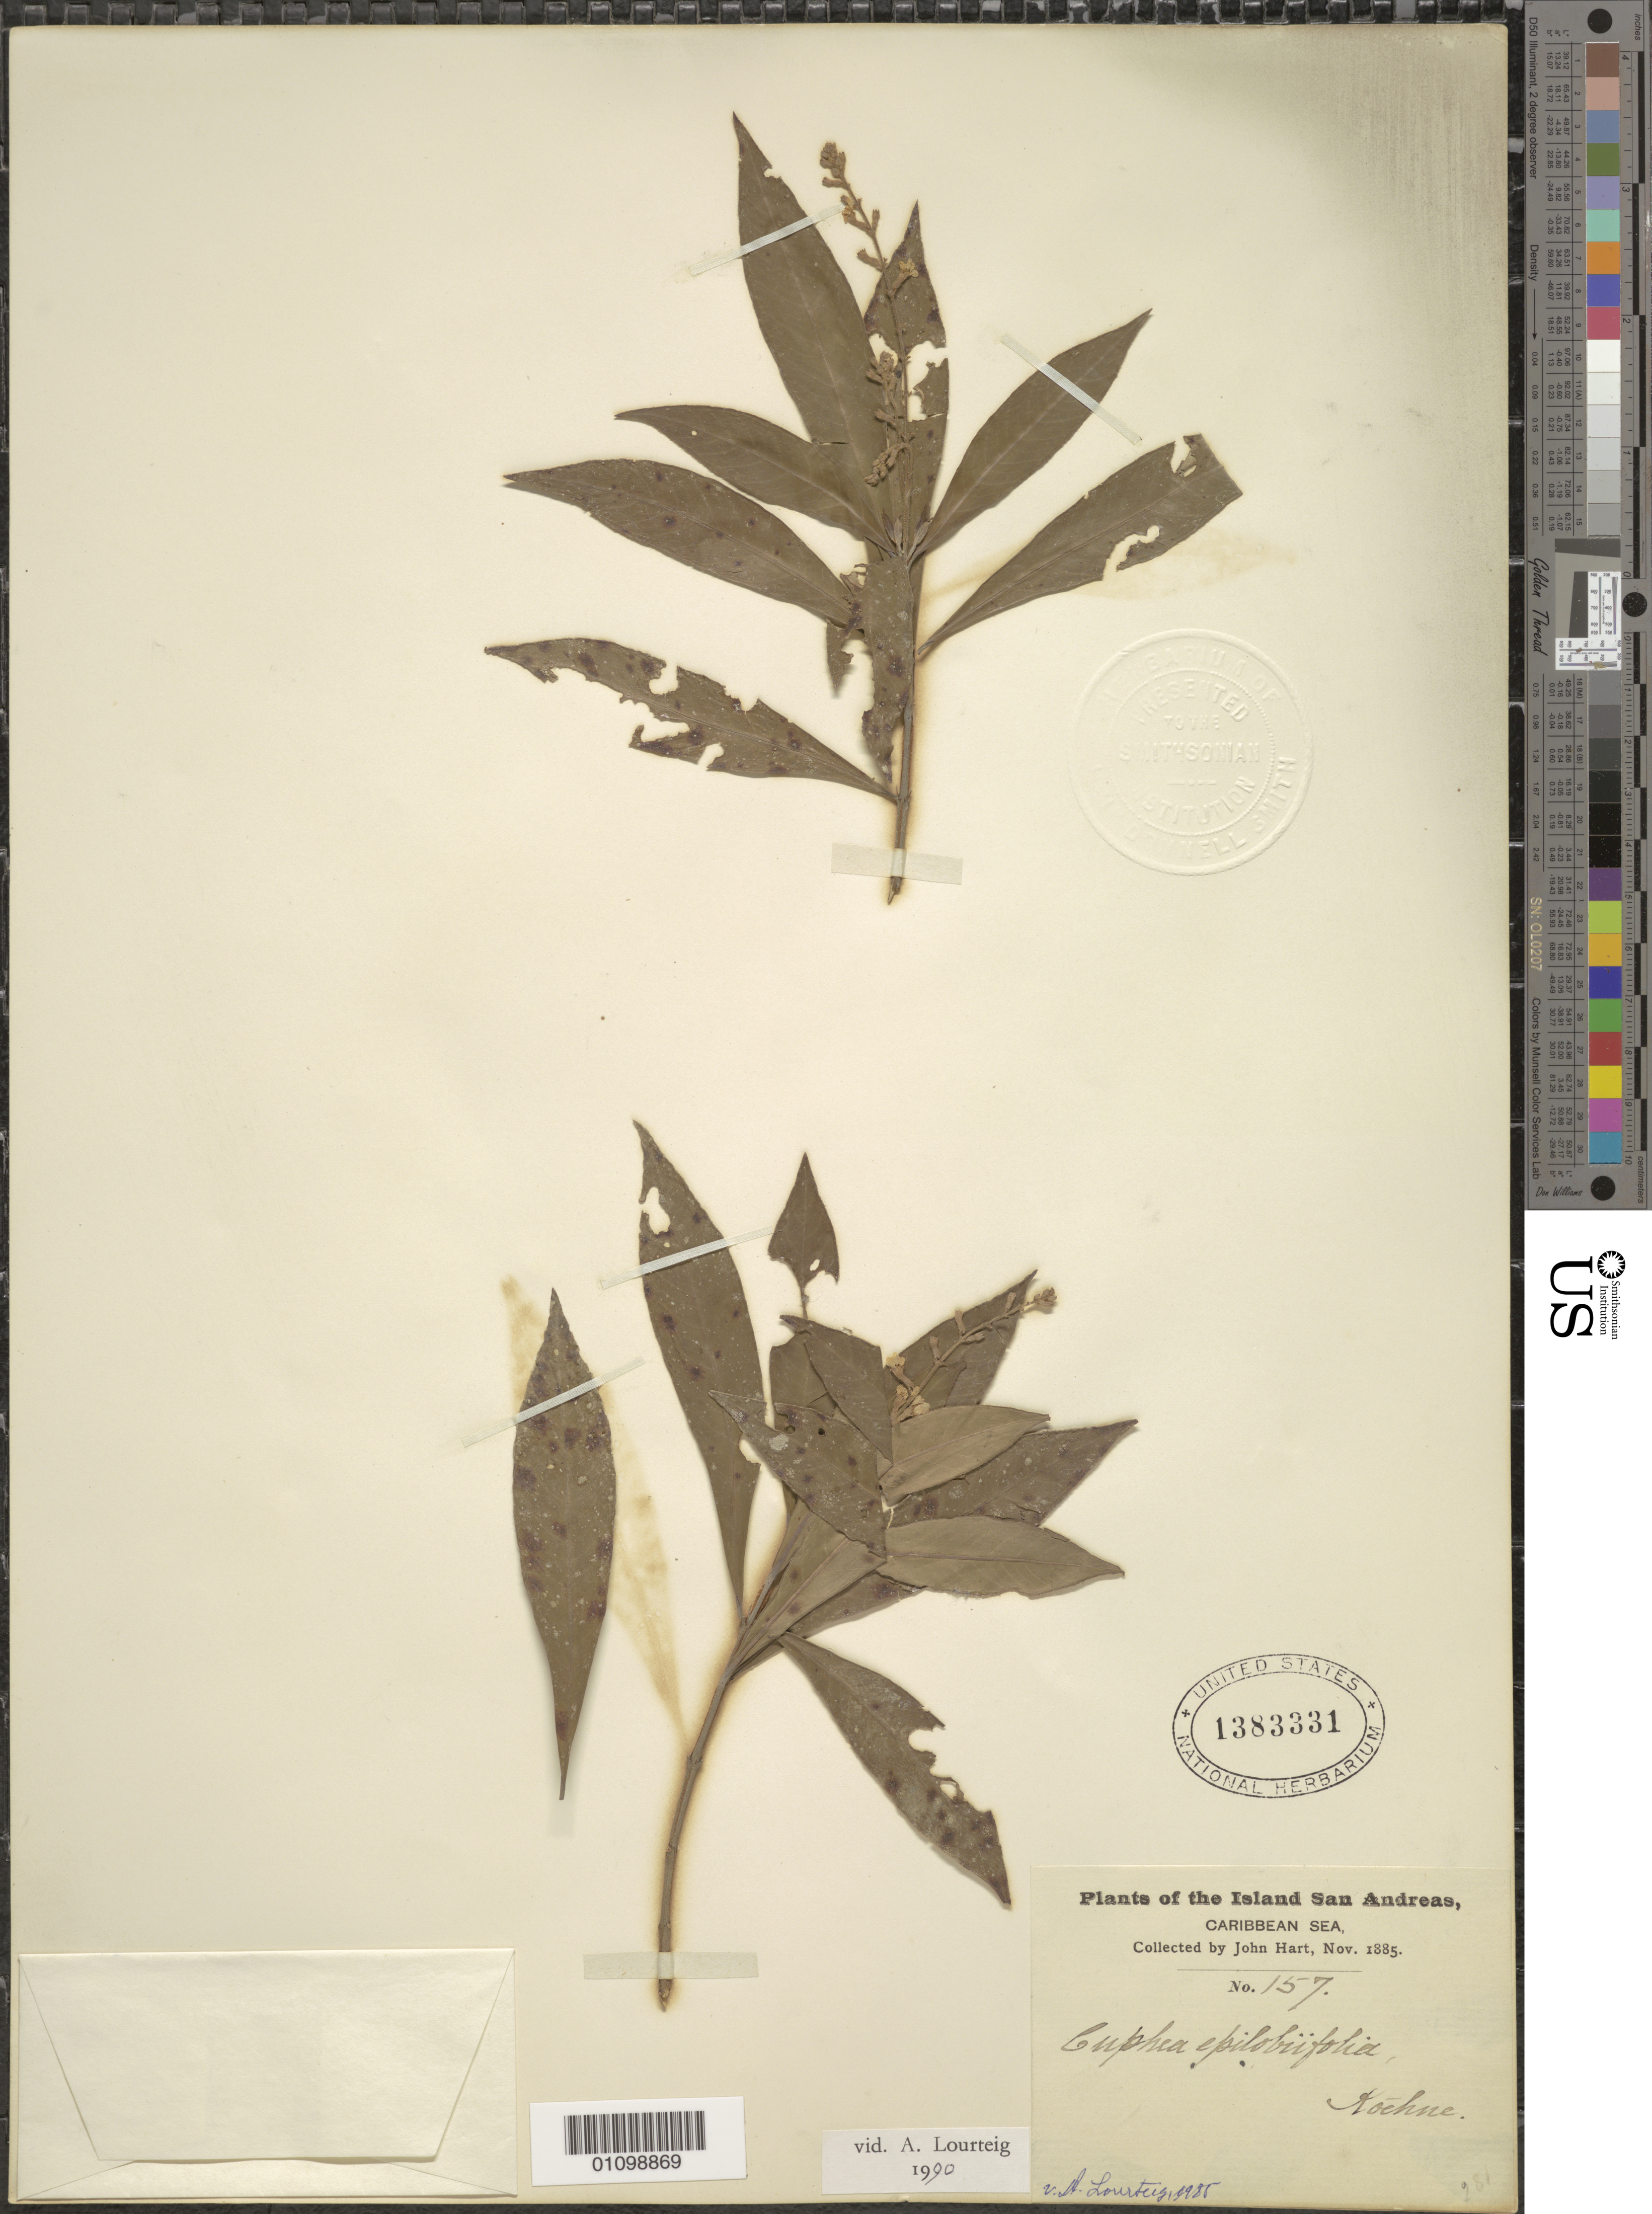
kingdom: Plantae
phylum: Tracheophyta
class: Magnoliopsida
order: Myrtales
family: Lythraceae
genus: Cuphea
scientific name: Cuphea epilobiifolia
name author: Koehne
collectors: J. Hart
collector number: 157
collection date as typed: Nov 1885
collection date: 1885-11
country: Colombia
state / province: San Andrés Y Providencia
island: San Andres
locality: Caribbean Sea, San Andreas.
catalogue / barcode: US 1383331